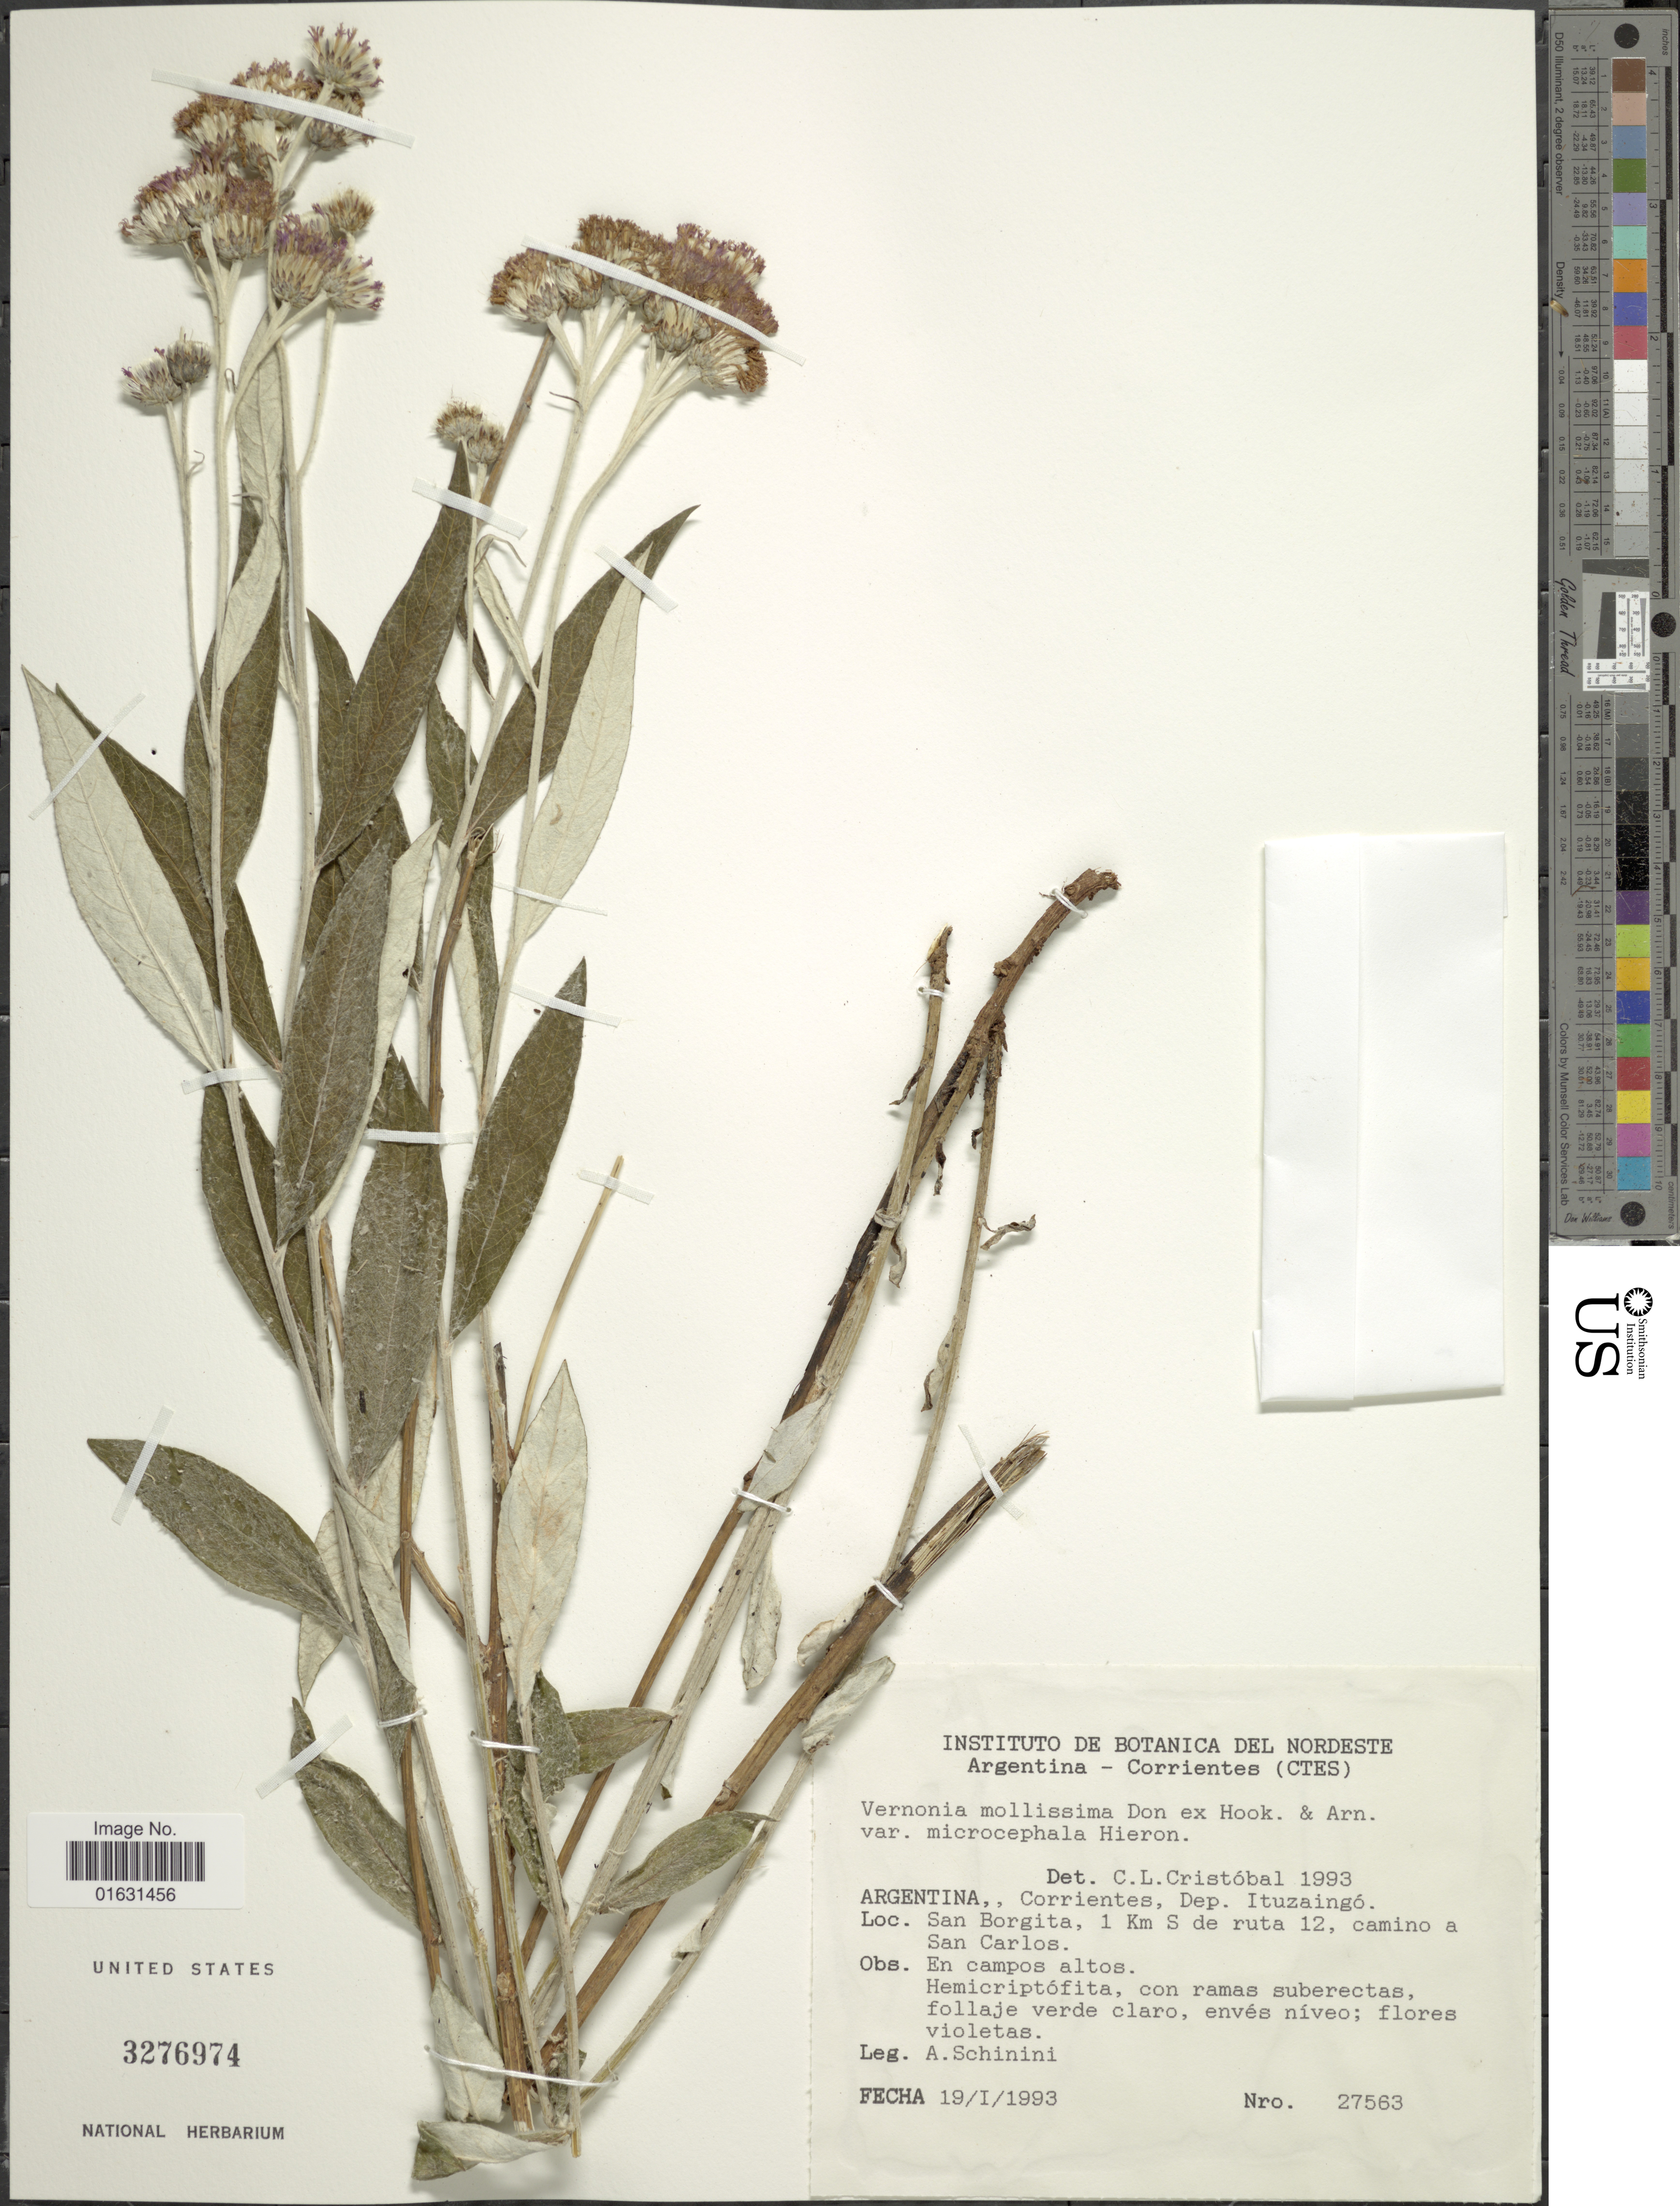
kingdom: Plantae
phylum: Tracheophyta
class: Magnoliopsida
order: Asterales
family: Asteraceae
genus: Lessingianthus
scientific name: Lessingianthus mollissimus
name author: (D. Don ex Hook. & Arn.) H. Rob.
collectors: A. Schinini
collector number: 27563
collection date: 1993-01-19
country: Argentina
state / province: Corrientes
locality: Dept. Ituzaingo, San Borgita, 1 km S de ruta 12, camino a San Carlos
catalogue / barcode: US 3276974